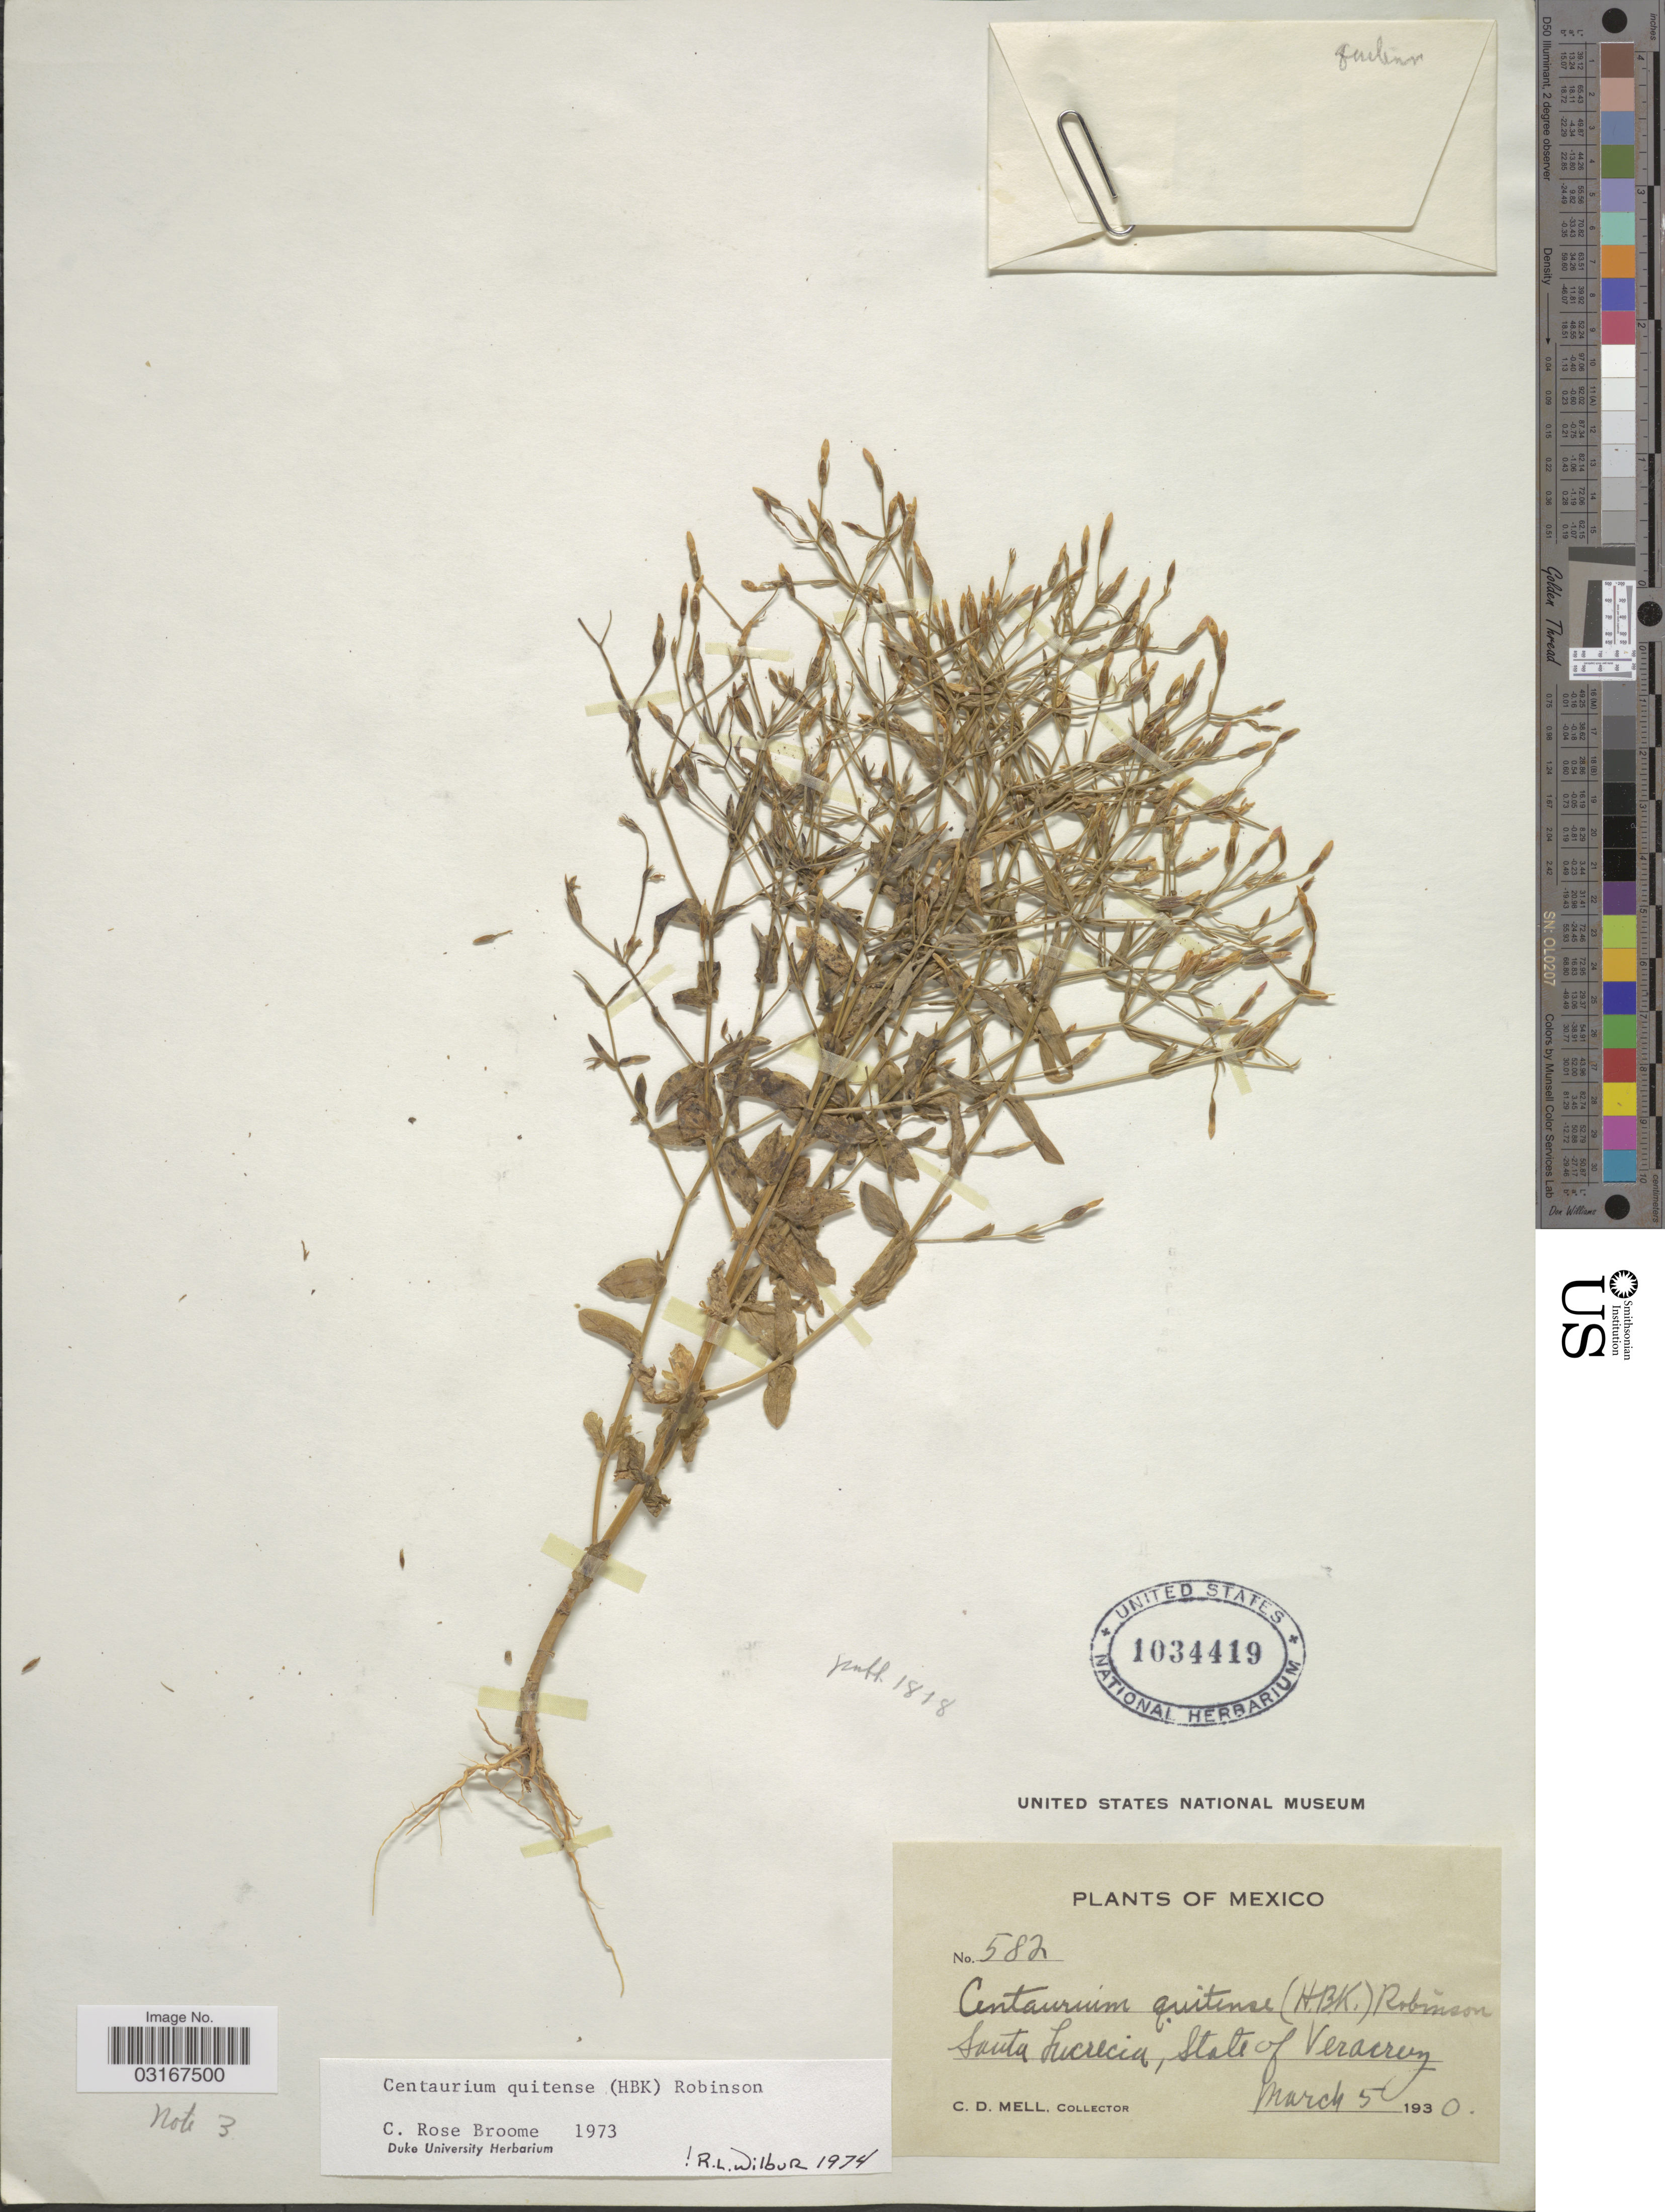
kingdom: Plantae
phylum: Tracheophyta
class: Magnoliopsida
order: Gentianales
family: Gentianaceae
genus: Centaurium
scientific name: Centaurium quitense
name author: (Kunth) B.L. Rob.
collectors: C. D. Mell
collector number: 582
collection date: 1930-03-05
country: Mexico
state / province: Veracruz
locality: Santa Lucresia, State of Veracruz.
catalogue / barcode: US 1034419